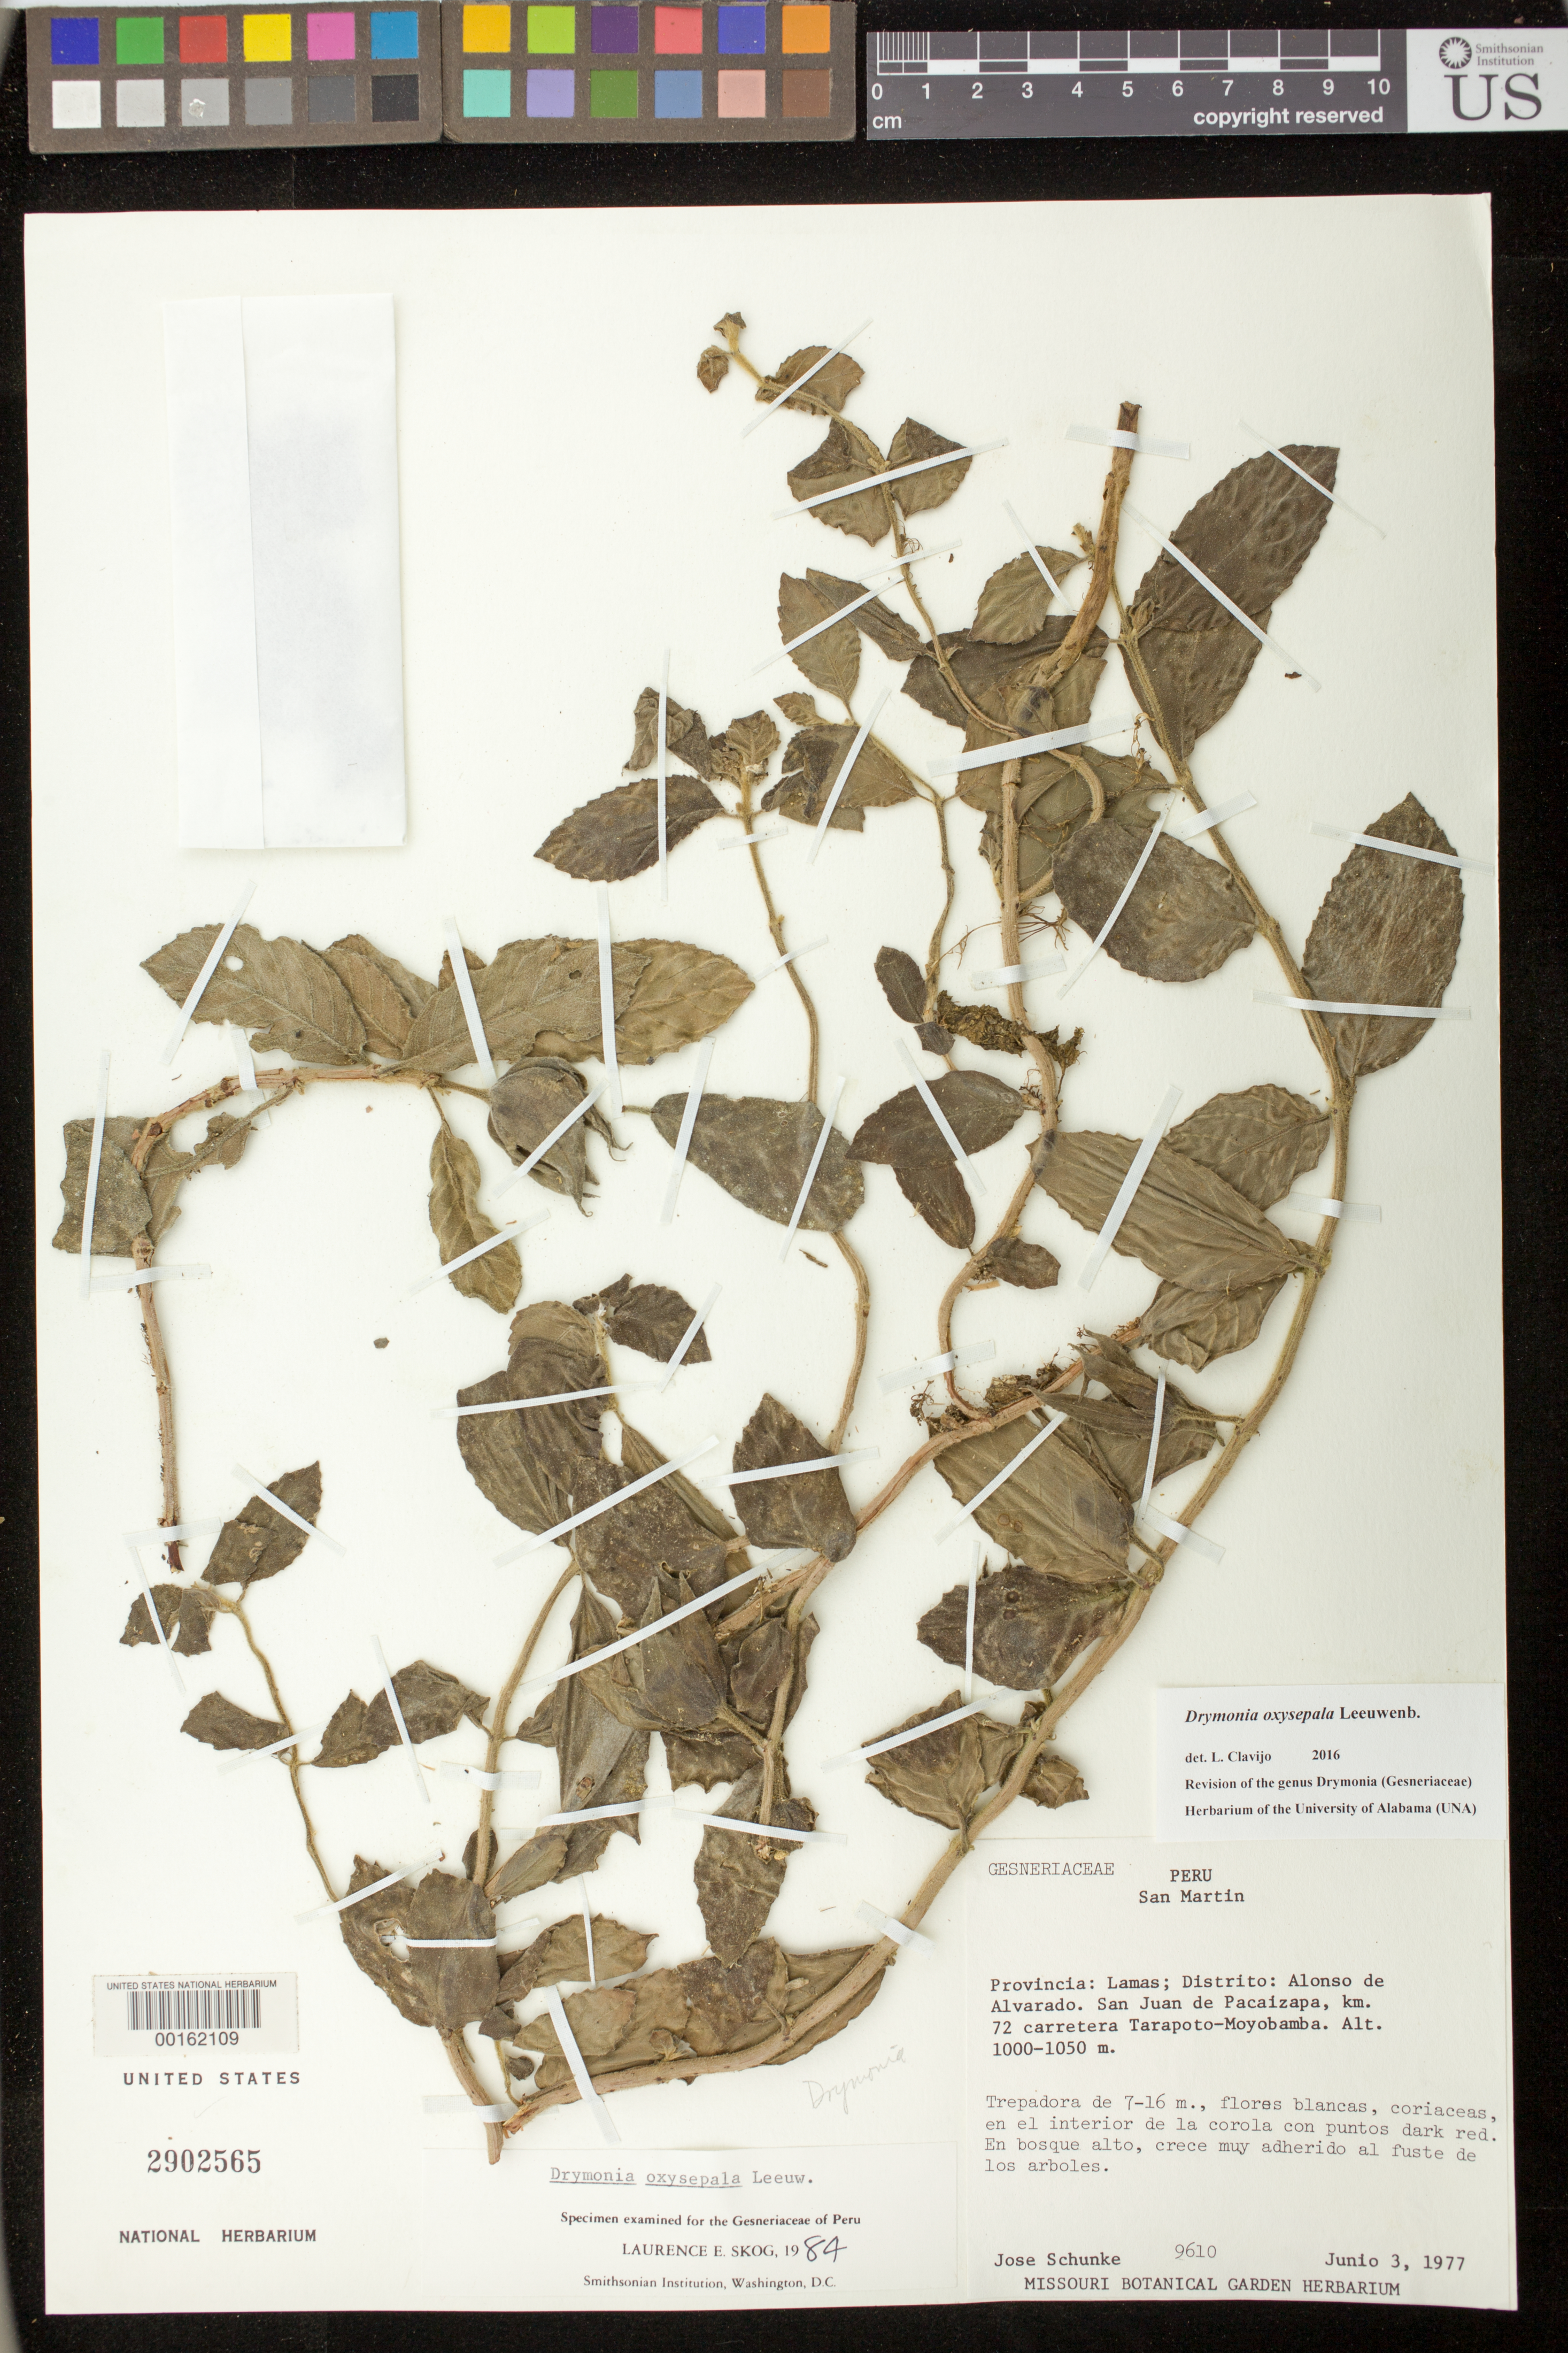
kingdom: Plantae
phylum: Tracheophyta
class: Magnoliopsida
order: Lamiales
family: Gesneriaceae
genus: Drymonia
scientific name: Drymonia oxysepala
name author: Leeuwenb.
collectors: J. Schunke Vigo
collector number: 9610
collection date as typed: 03 Jun 1977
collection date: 1977-06-03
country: Peru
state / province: San Martín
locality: Prov. Lamas, Dtto. Alonso de Alvarado, San Juan de Pacayzapa, km 72 Tarapoto-Moyobamba highway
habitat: In tall forest, clinging to the trees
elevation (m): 1000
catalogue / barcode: US 2902565